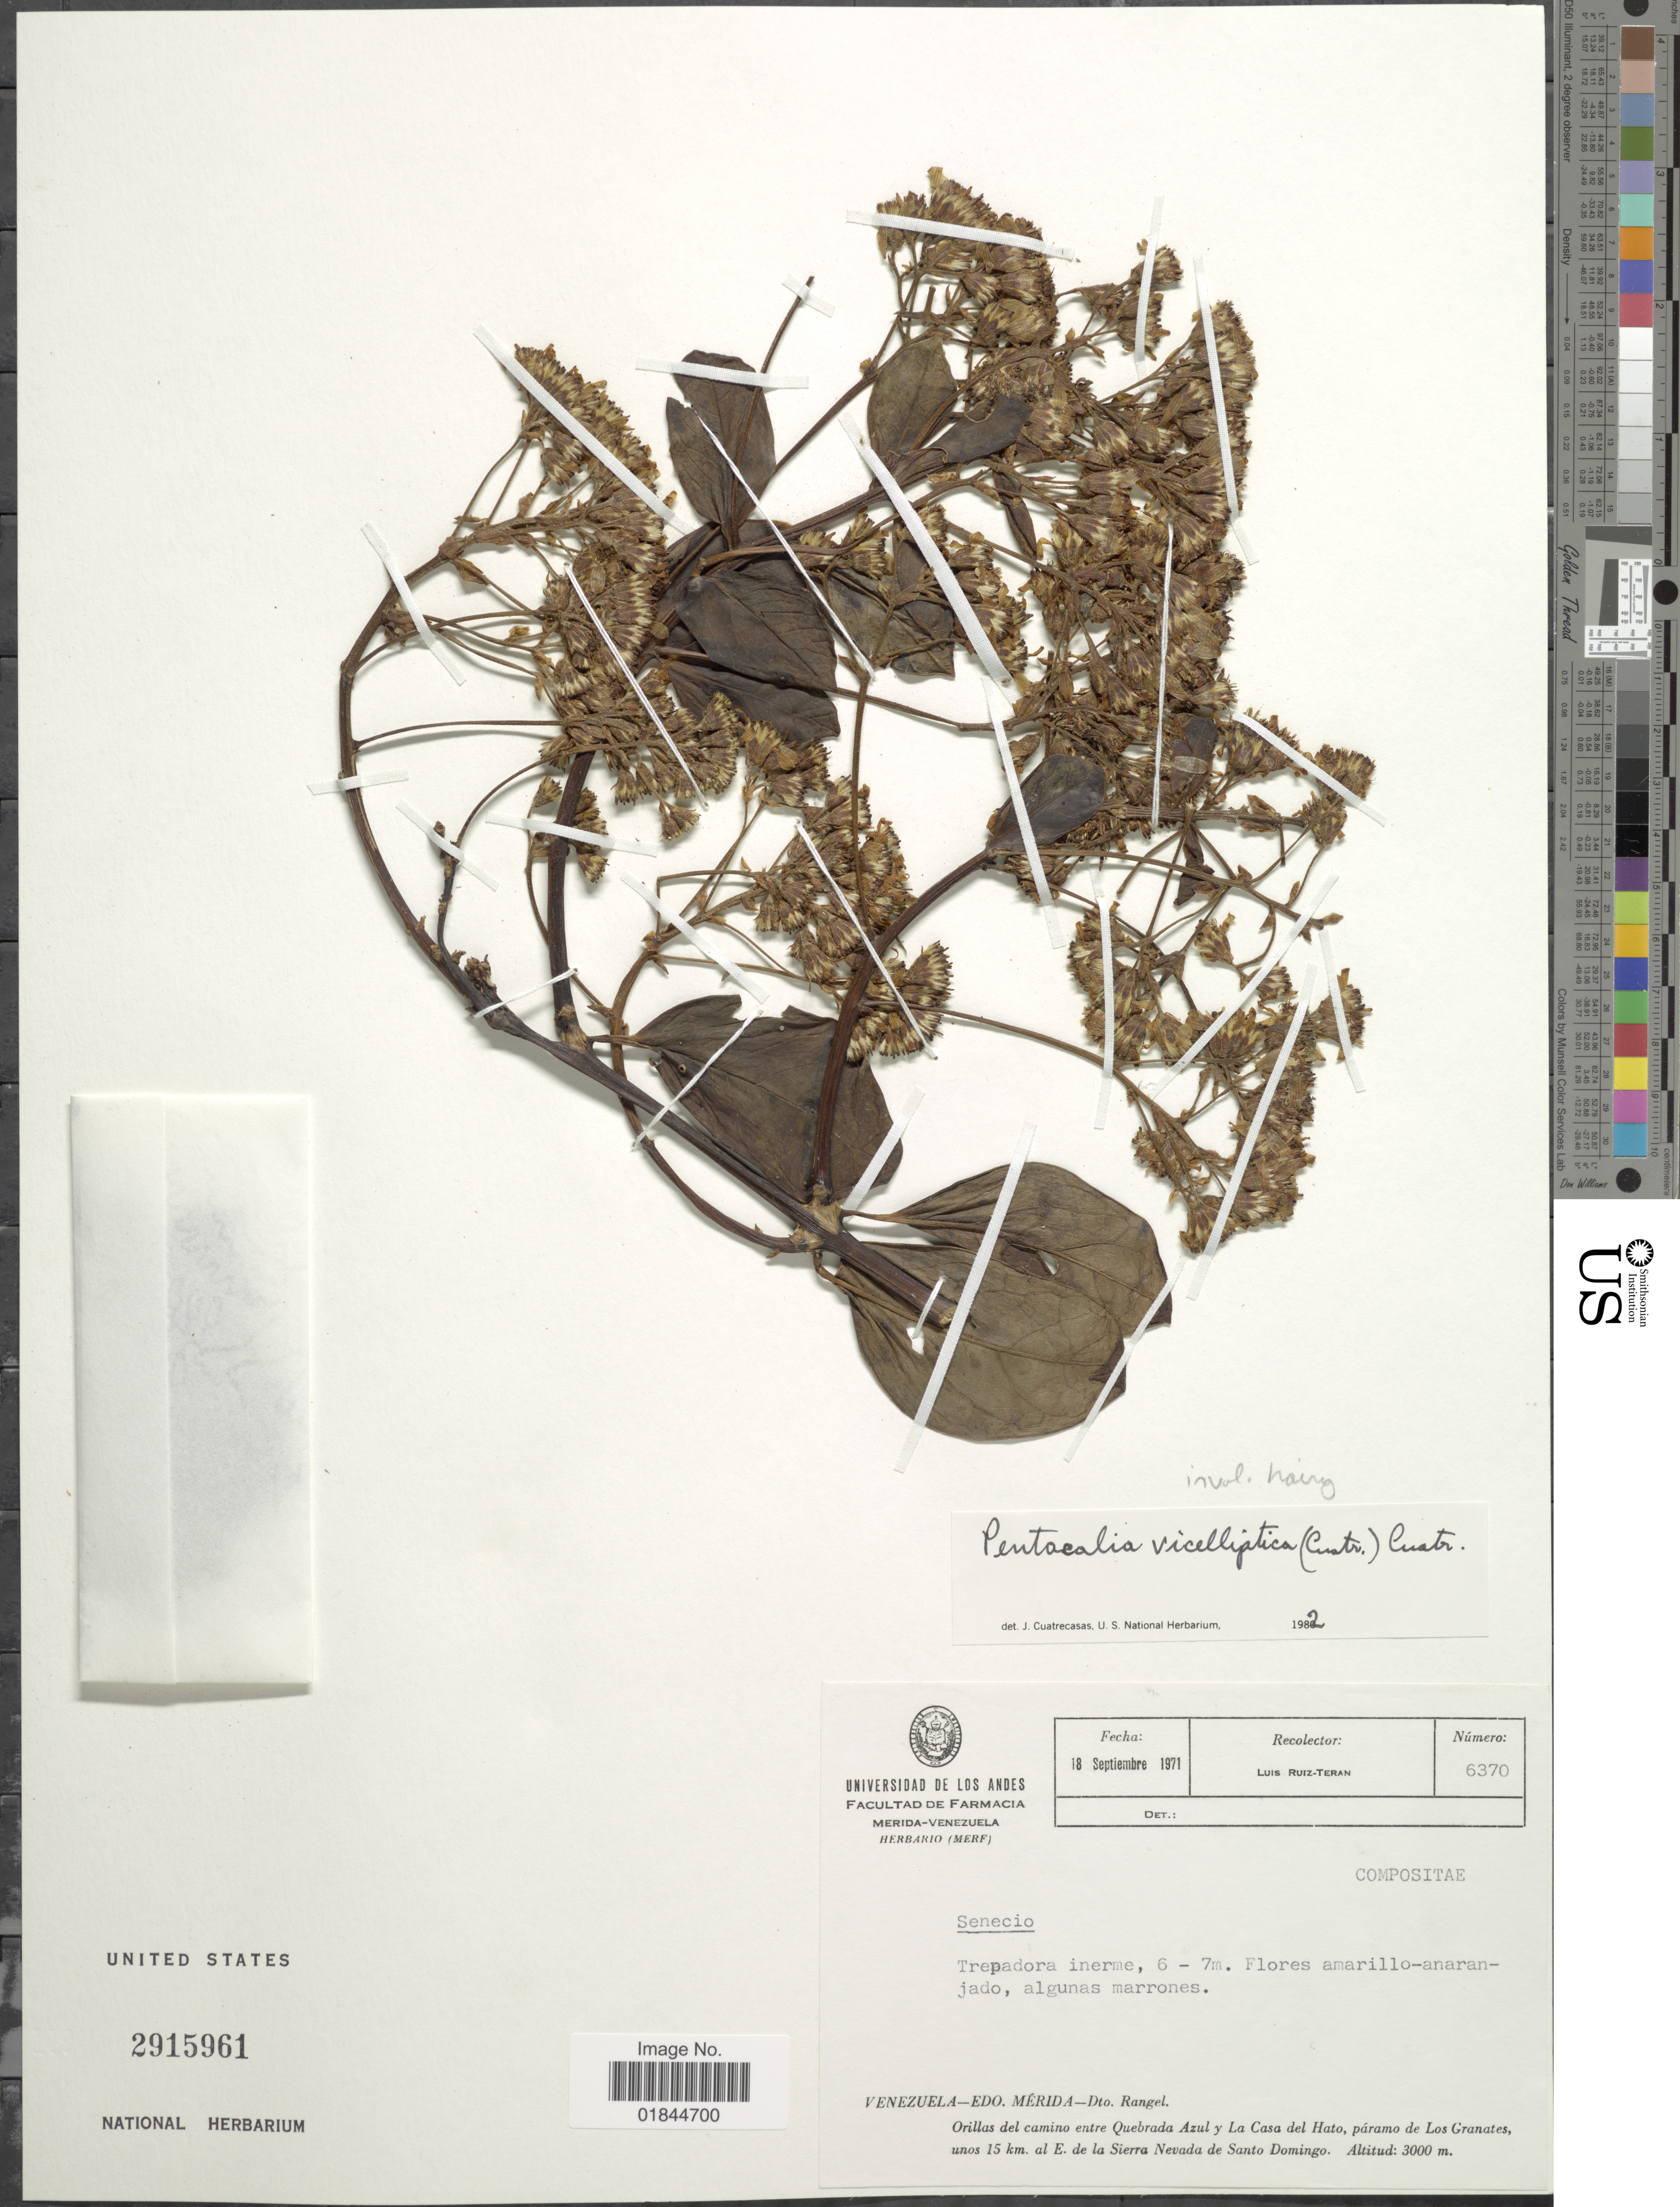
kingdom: Plantae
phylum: Tracheophyta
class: Magnoliopsida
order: Asterales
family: Asteraceae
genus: Pentacalia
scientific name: Pentacalia vicelliptica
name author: (Cuatrec.) Cuatrec.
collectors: L. Teran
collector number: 6370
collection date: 1971-09-18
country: Venezuela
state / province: Mérida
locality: Dto. Rangel, Orillas del camino entre Quebrada azul y La Casa del Hato, paramo de Los Granates, unos 15 km. al E. de la Sierra Nevada de Santo Domingo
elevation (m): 3000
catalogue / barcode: US 2915961